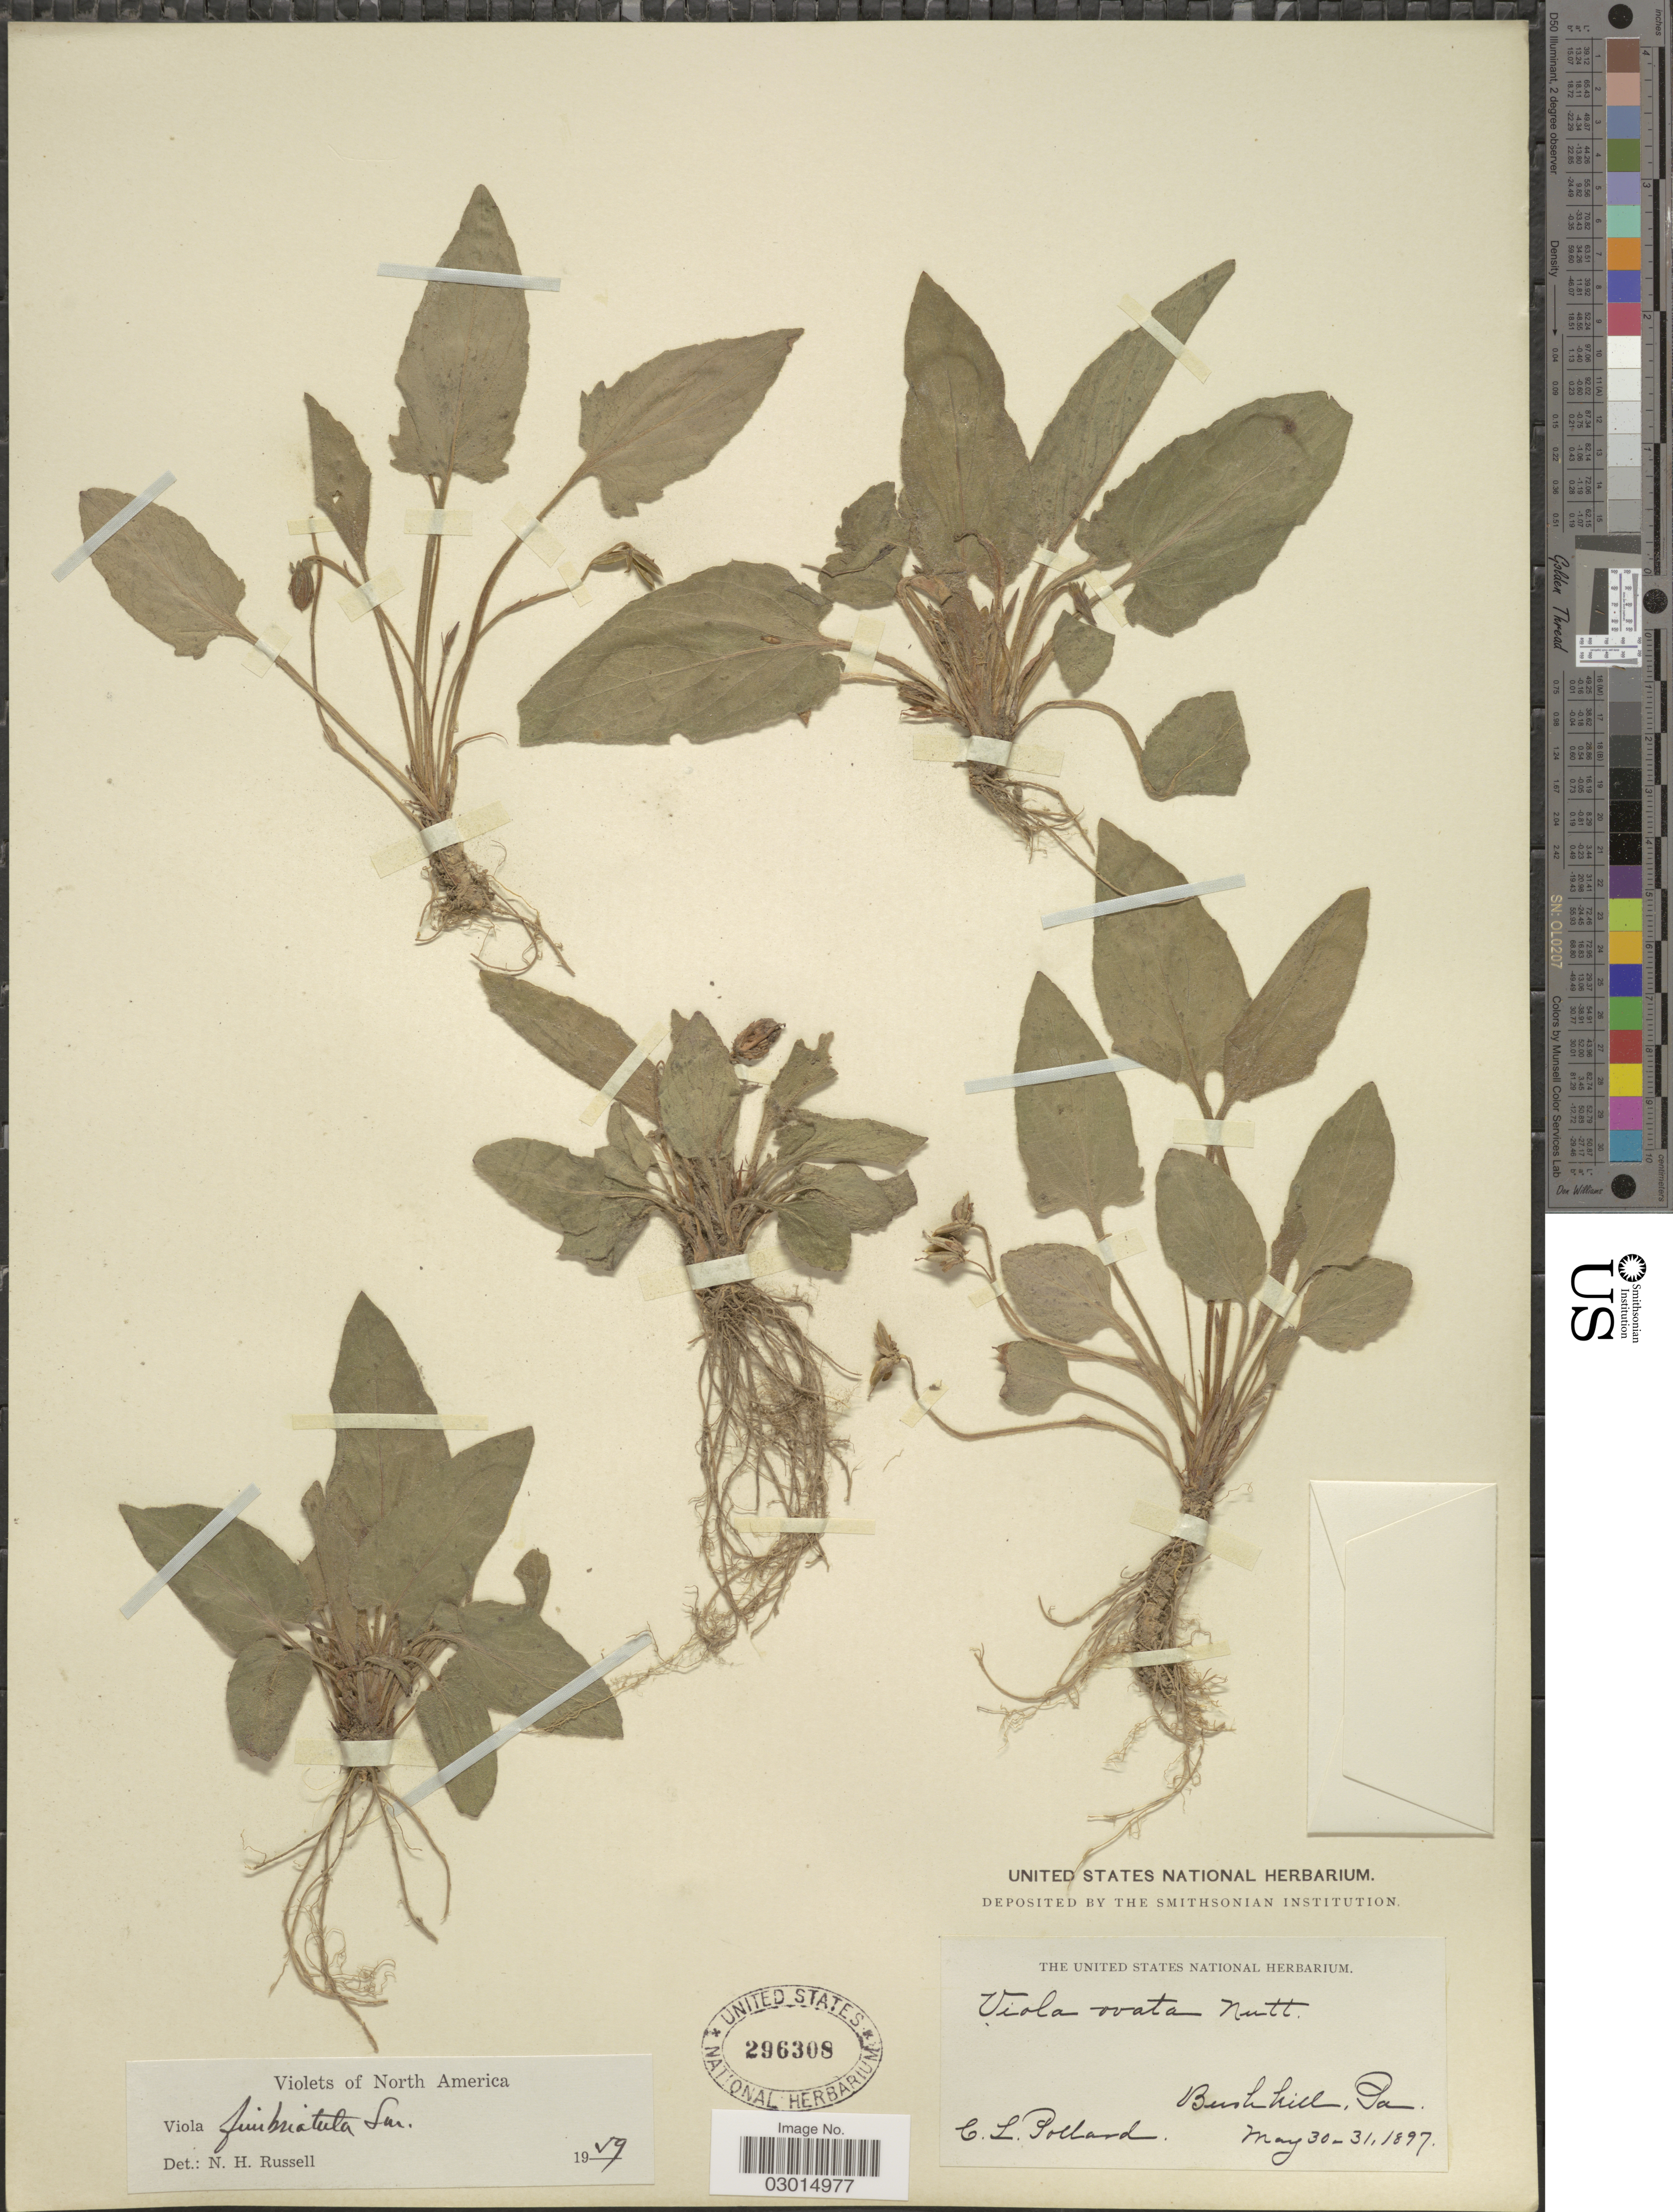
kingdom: Plantae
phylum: Tracheophyta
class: Magnoliopsida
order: Malpighiales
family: Violaceae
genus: Viola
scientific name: Viola fimbriatula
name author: Small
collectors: C. L. Pollard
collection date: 1897-05-30/1897-05-31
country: United States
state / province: Pennsylvania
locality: Bushhill, Pa.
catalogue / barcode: US 296308